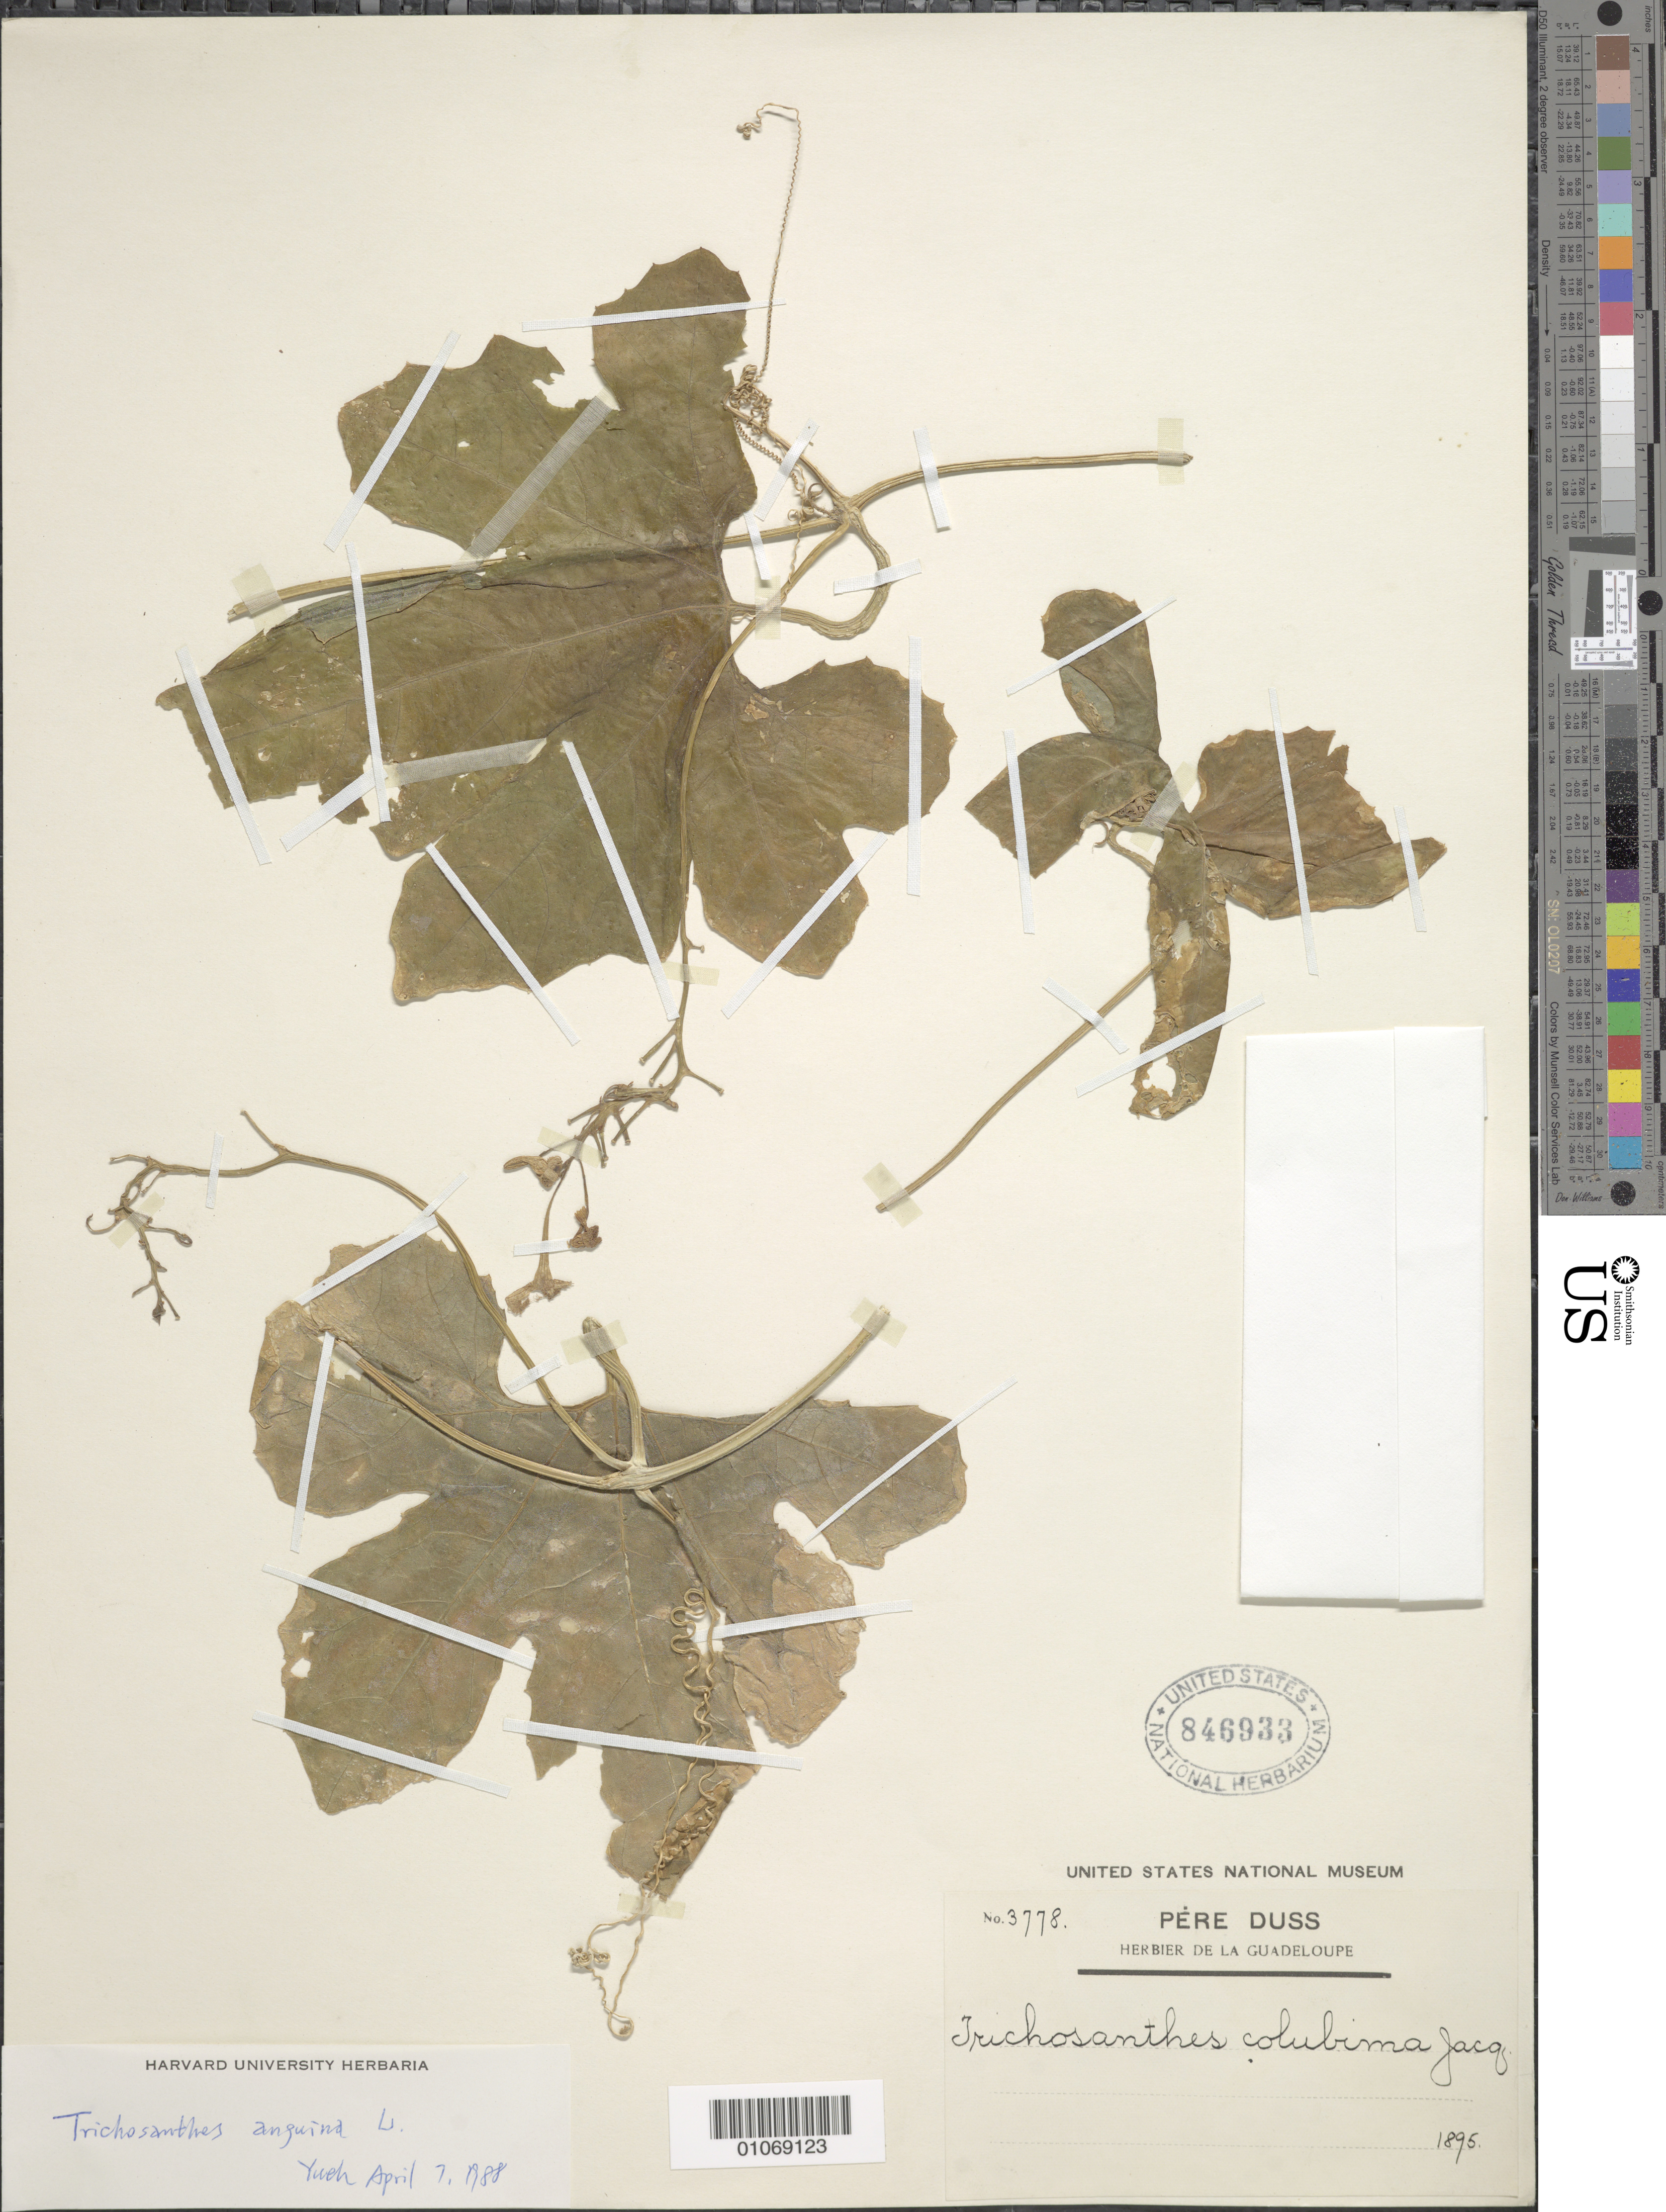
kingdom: Plantae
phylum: Tracheophyta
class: Magnoliopsida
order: Cucurbitales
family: Cucurbitaceae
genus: Trichosanthes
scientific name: Trichosanthes anguina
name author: L.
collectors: Père Duss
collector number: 3778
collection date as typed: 01 Jan 1895 to 31 Dec 1895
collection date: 1895-01-01/1895-12-31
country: Guadeloupe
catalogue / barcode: US 846933